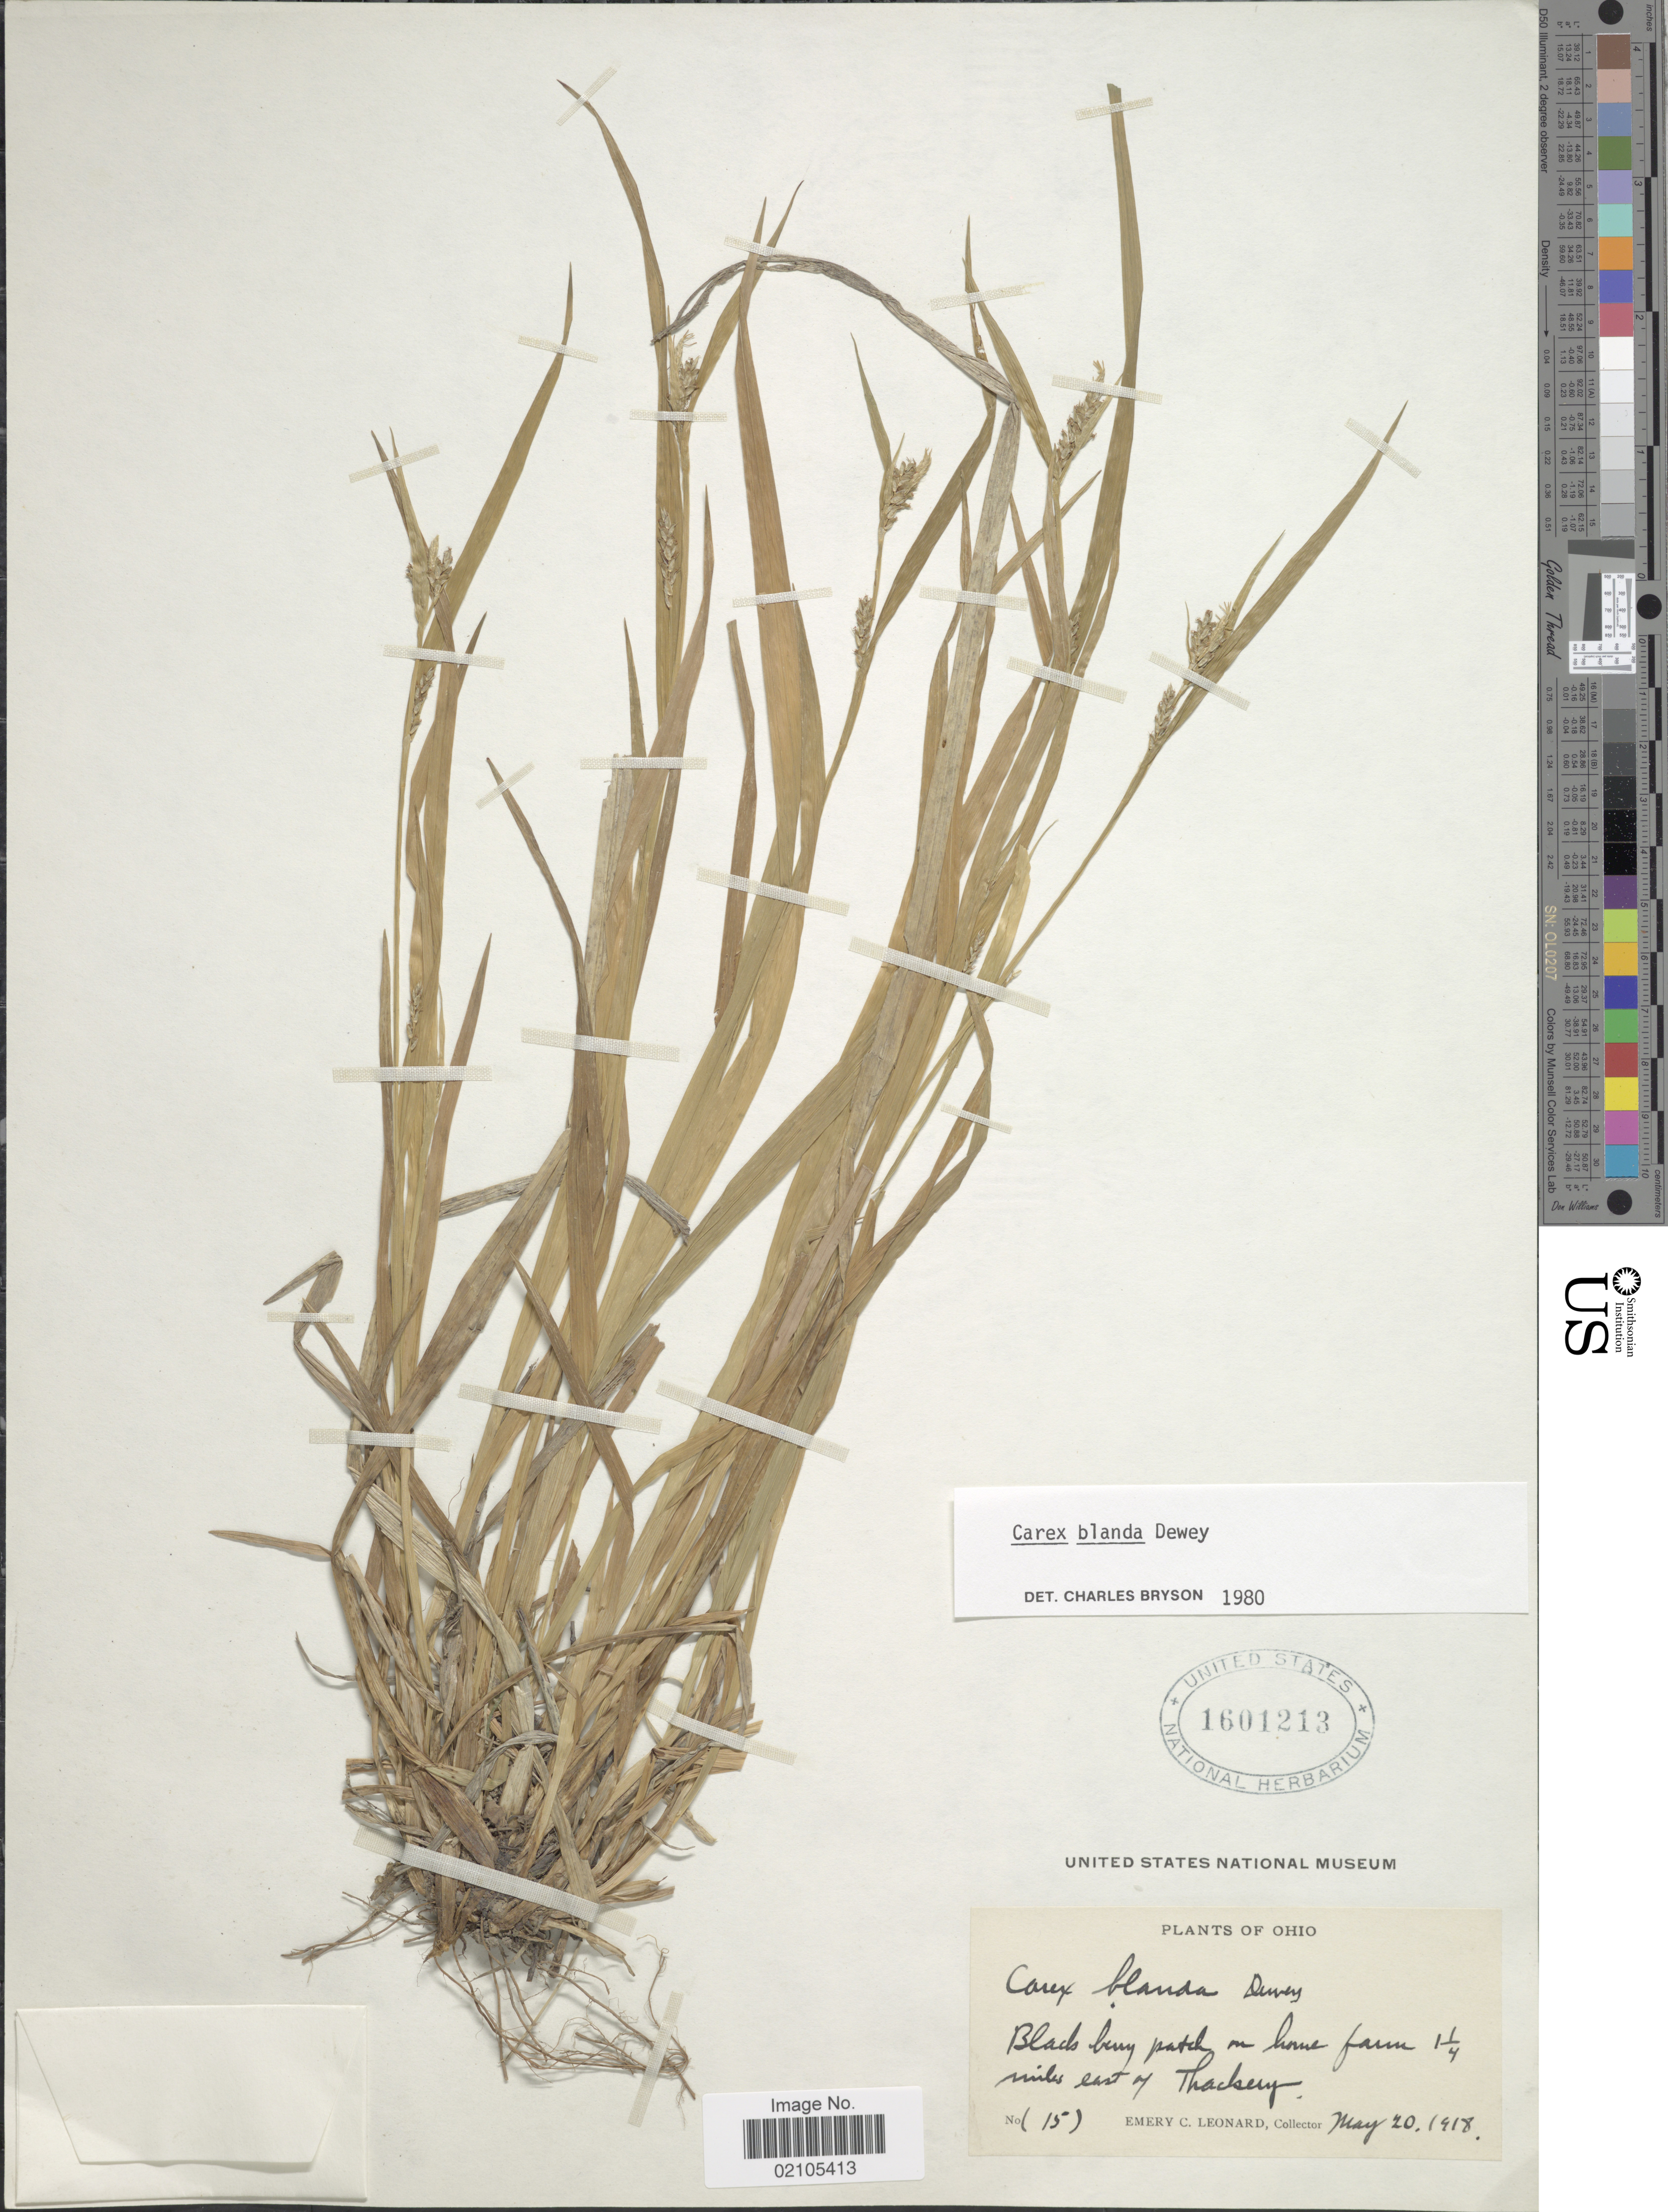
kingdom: Plantae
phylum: Tracheophyta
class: Liliopsida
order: Poales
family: Cyperaceae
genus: Carex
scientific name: Carex blanda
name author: Dewey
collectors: E. C. Leonard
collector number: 15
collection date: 1918-05-20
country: United States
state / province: Ohio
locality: Black berry patch on home farm 1 1/4 miles east of Thackery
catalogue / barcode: US 1601213